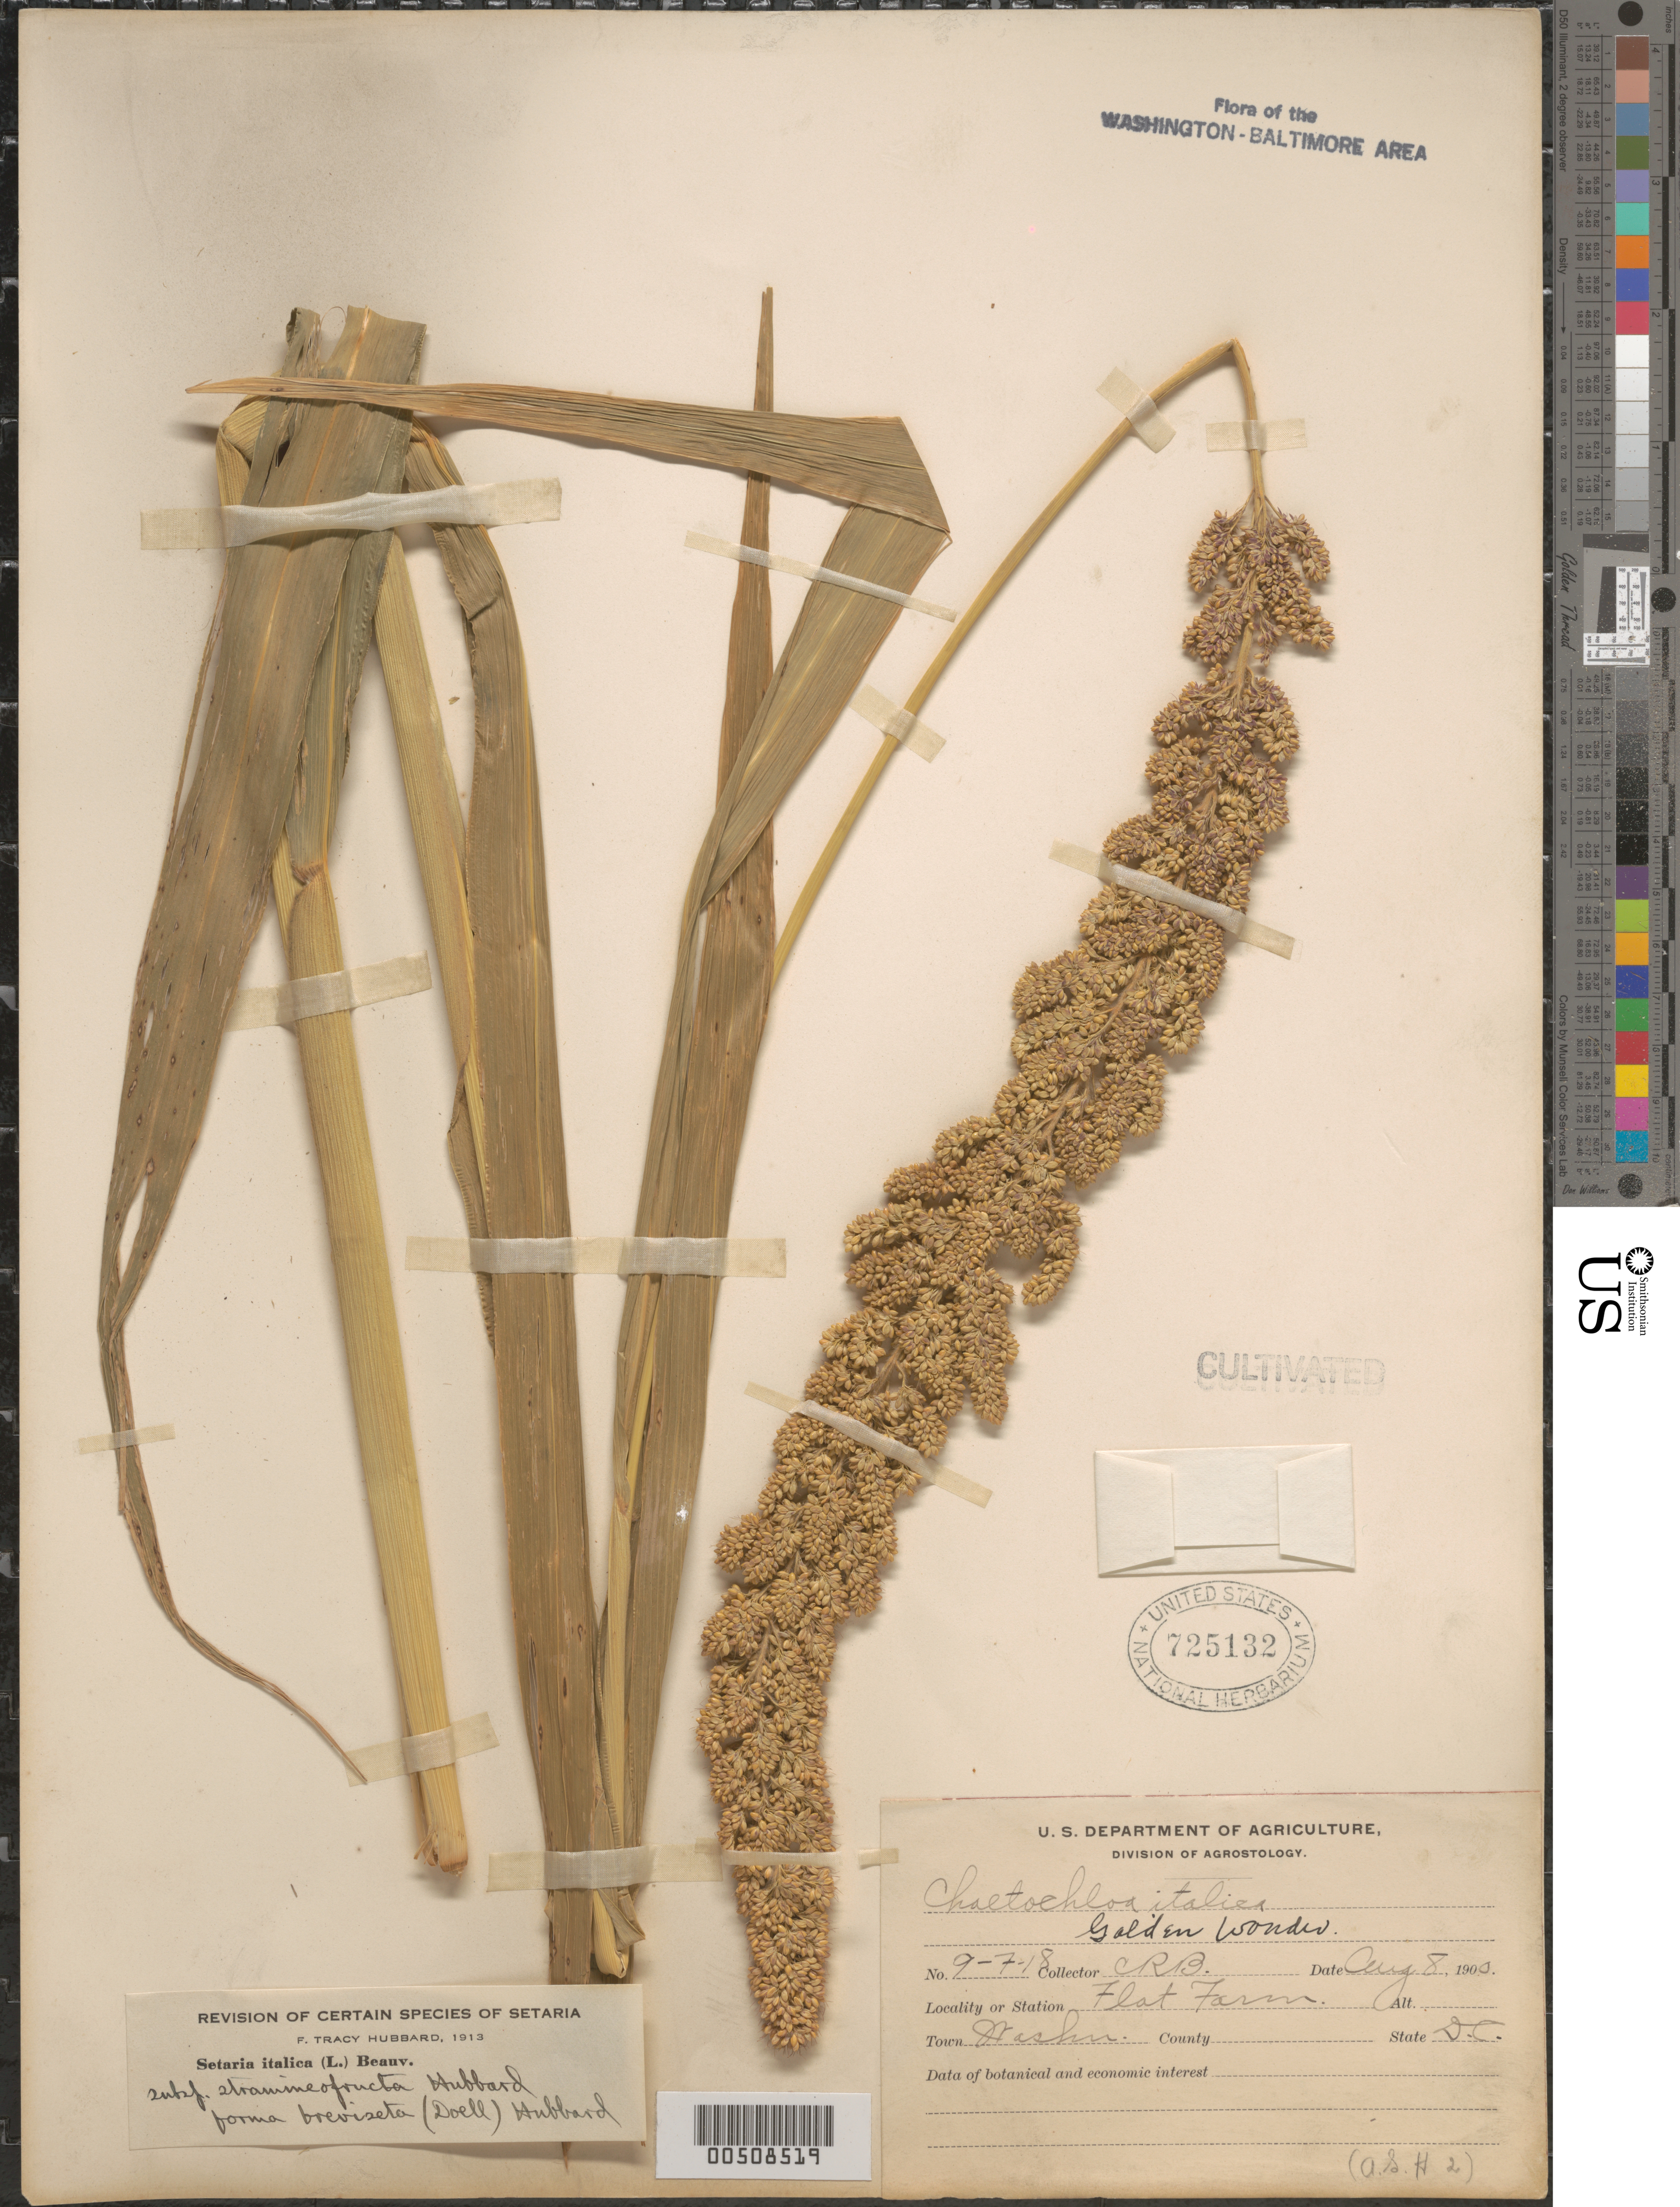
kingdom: Plantae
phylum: Tracheophyta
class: Liliopsida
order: Poales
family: Poaceae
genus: Setaria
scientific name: Setaria italica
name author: (L.) P. Beauv.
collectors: C. R. Ball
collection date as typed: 08 Aug 1900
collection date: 1900-08-08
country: United States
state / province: District of Columbia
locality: Flat Farm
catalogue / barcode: US 725132